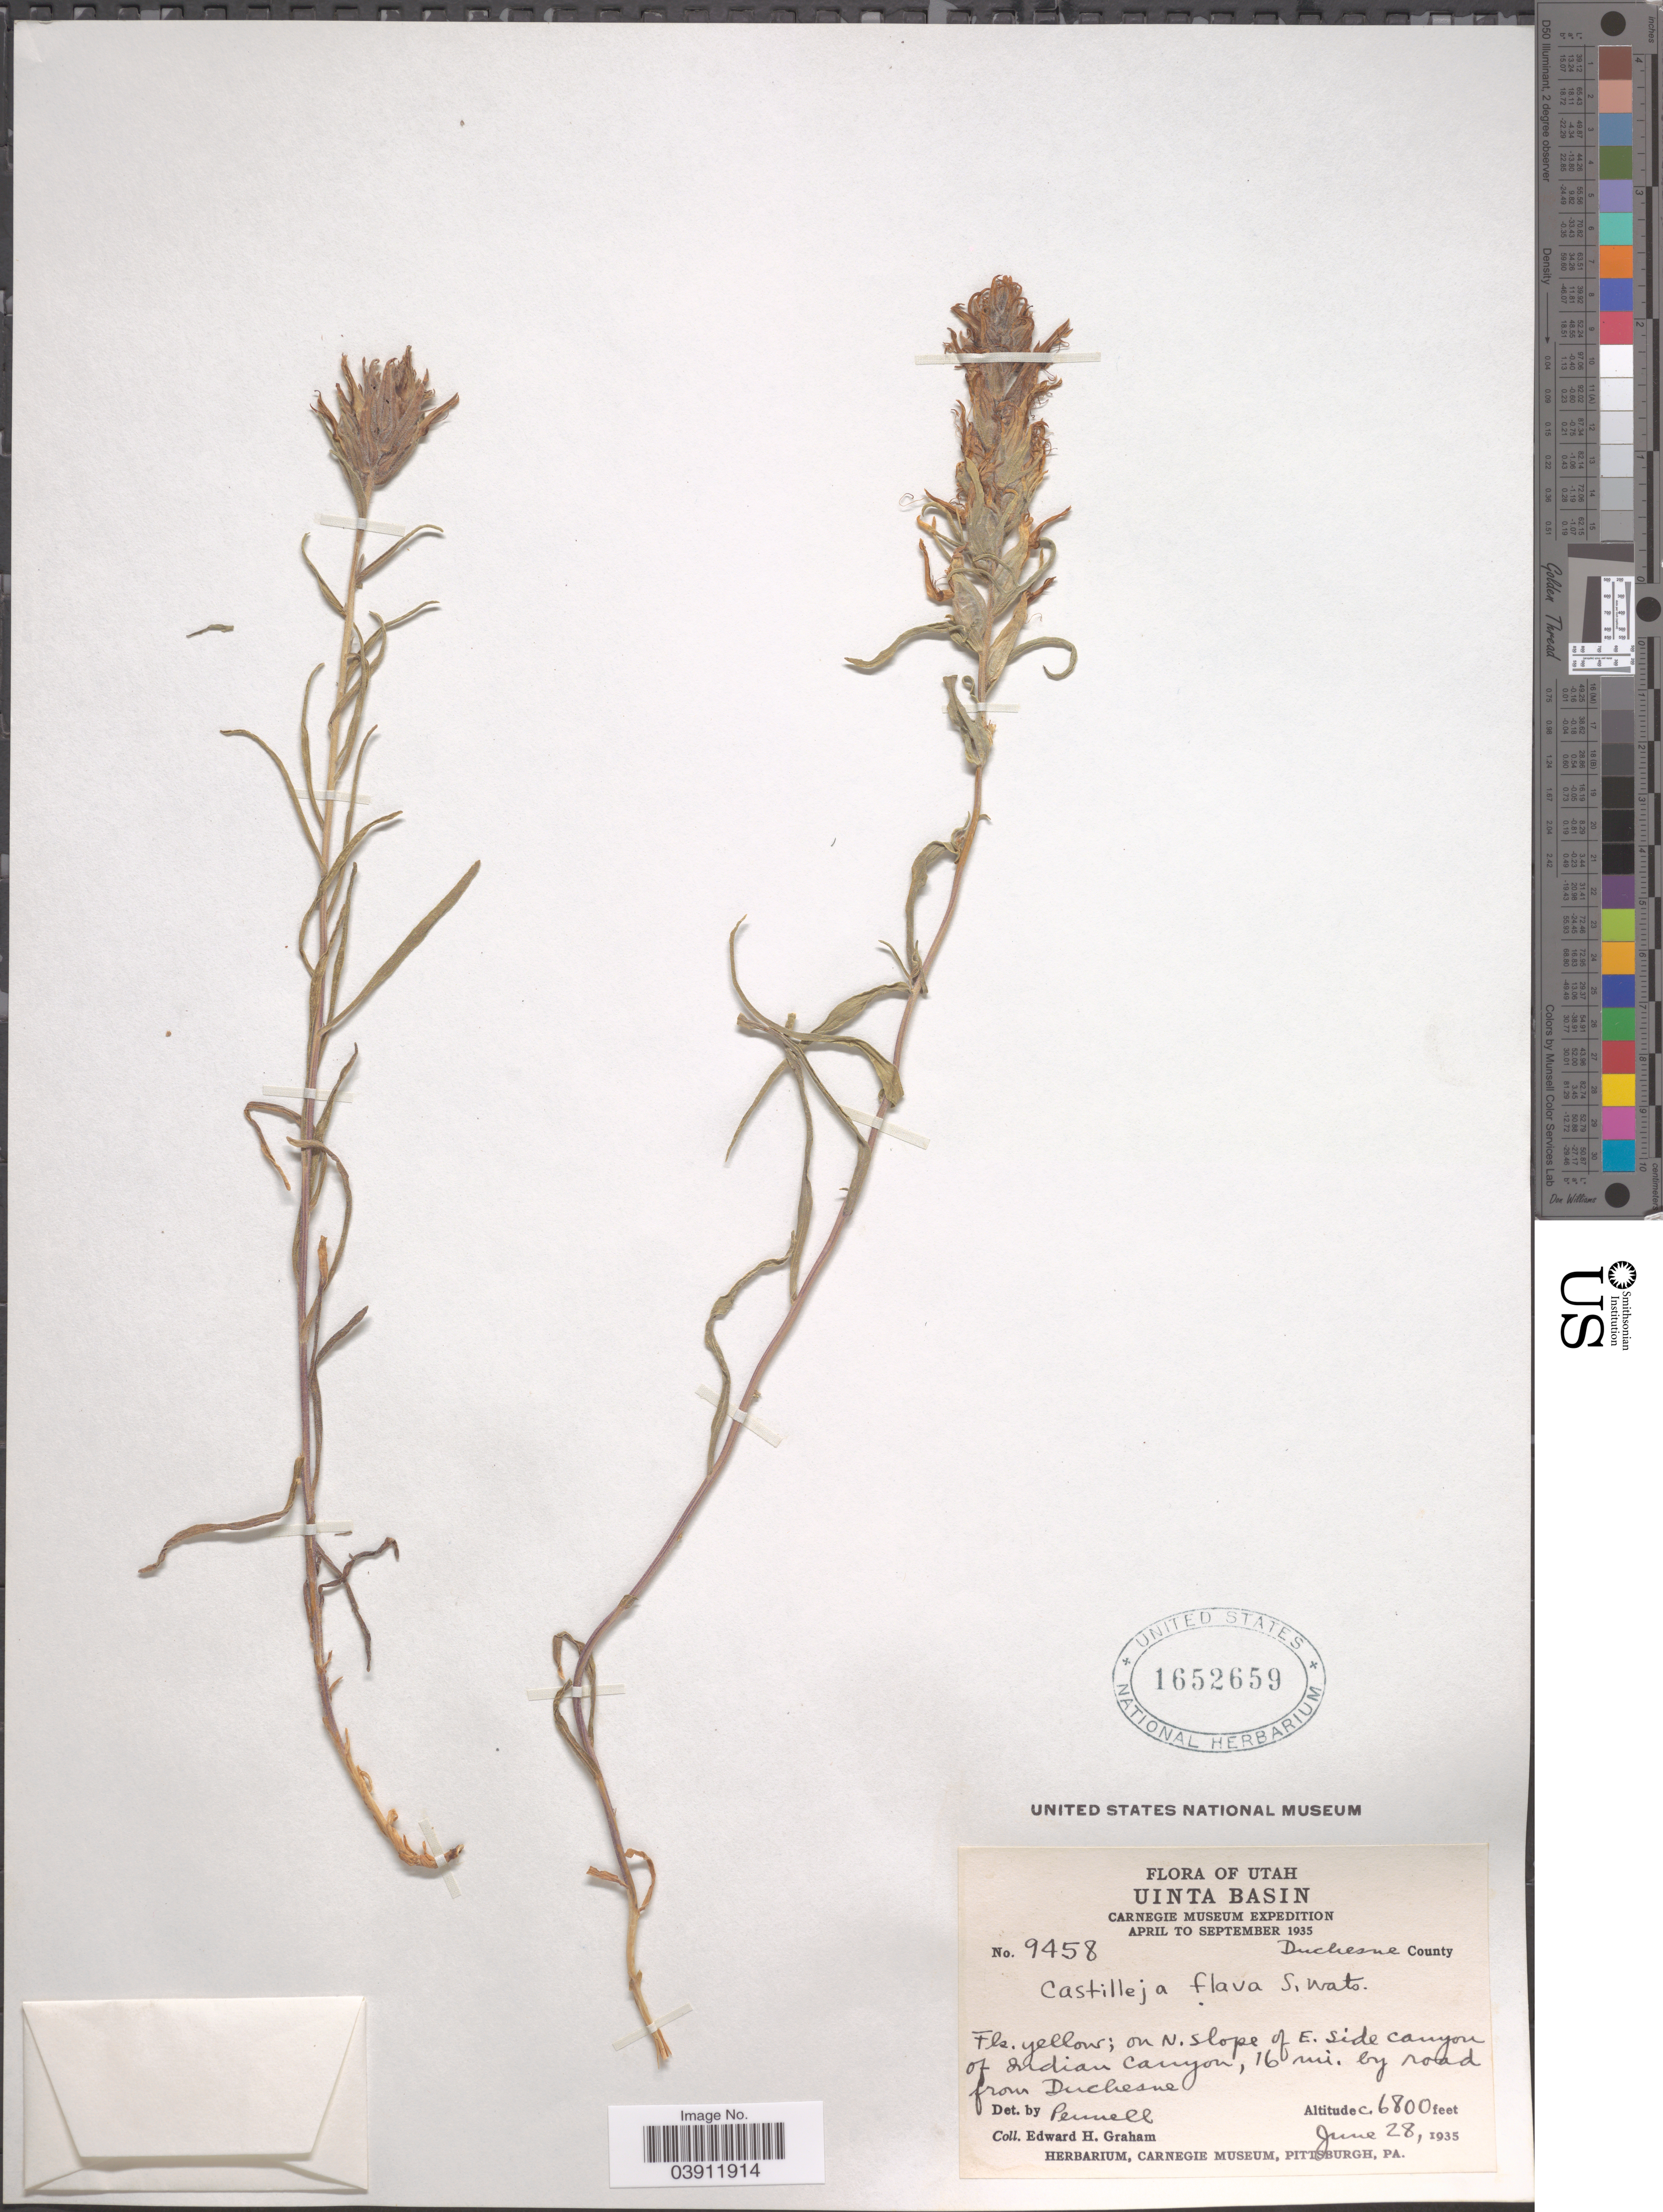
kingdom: Plantae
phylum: Tracheophyta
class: Magnoliopsida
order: Lamiales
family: Orobanchaceae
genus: Castilleja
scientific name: Castilleja flava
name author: S. Watson in C. King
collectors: E. H. Graham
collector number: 9458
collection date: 1935-06-28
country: United States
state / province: Utah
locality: Uinta Basin. Duchesne County. on n. slope of E. side canyon of Indian Canyon, 16 mi. by road from Duchesne.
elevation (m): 2073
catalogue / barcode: US 1652659